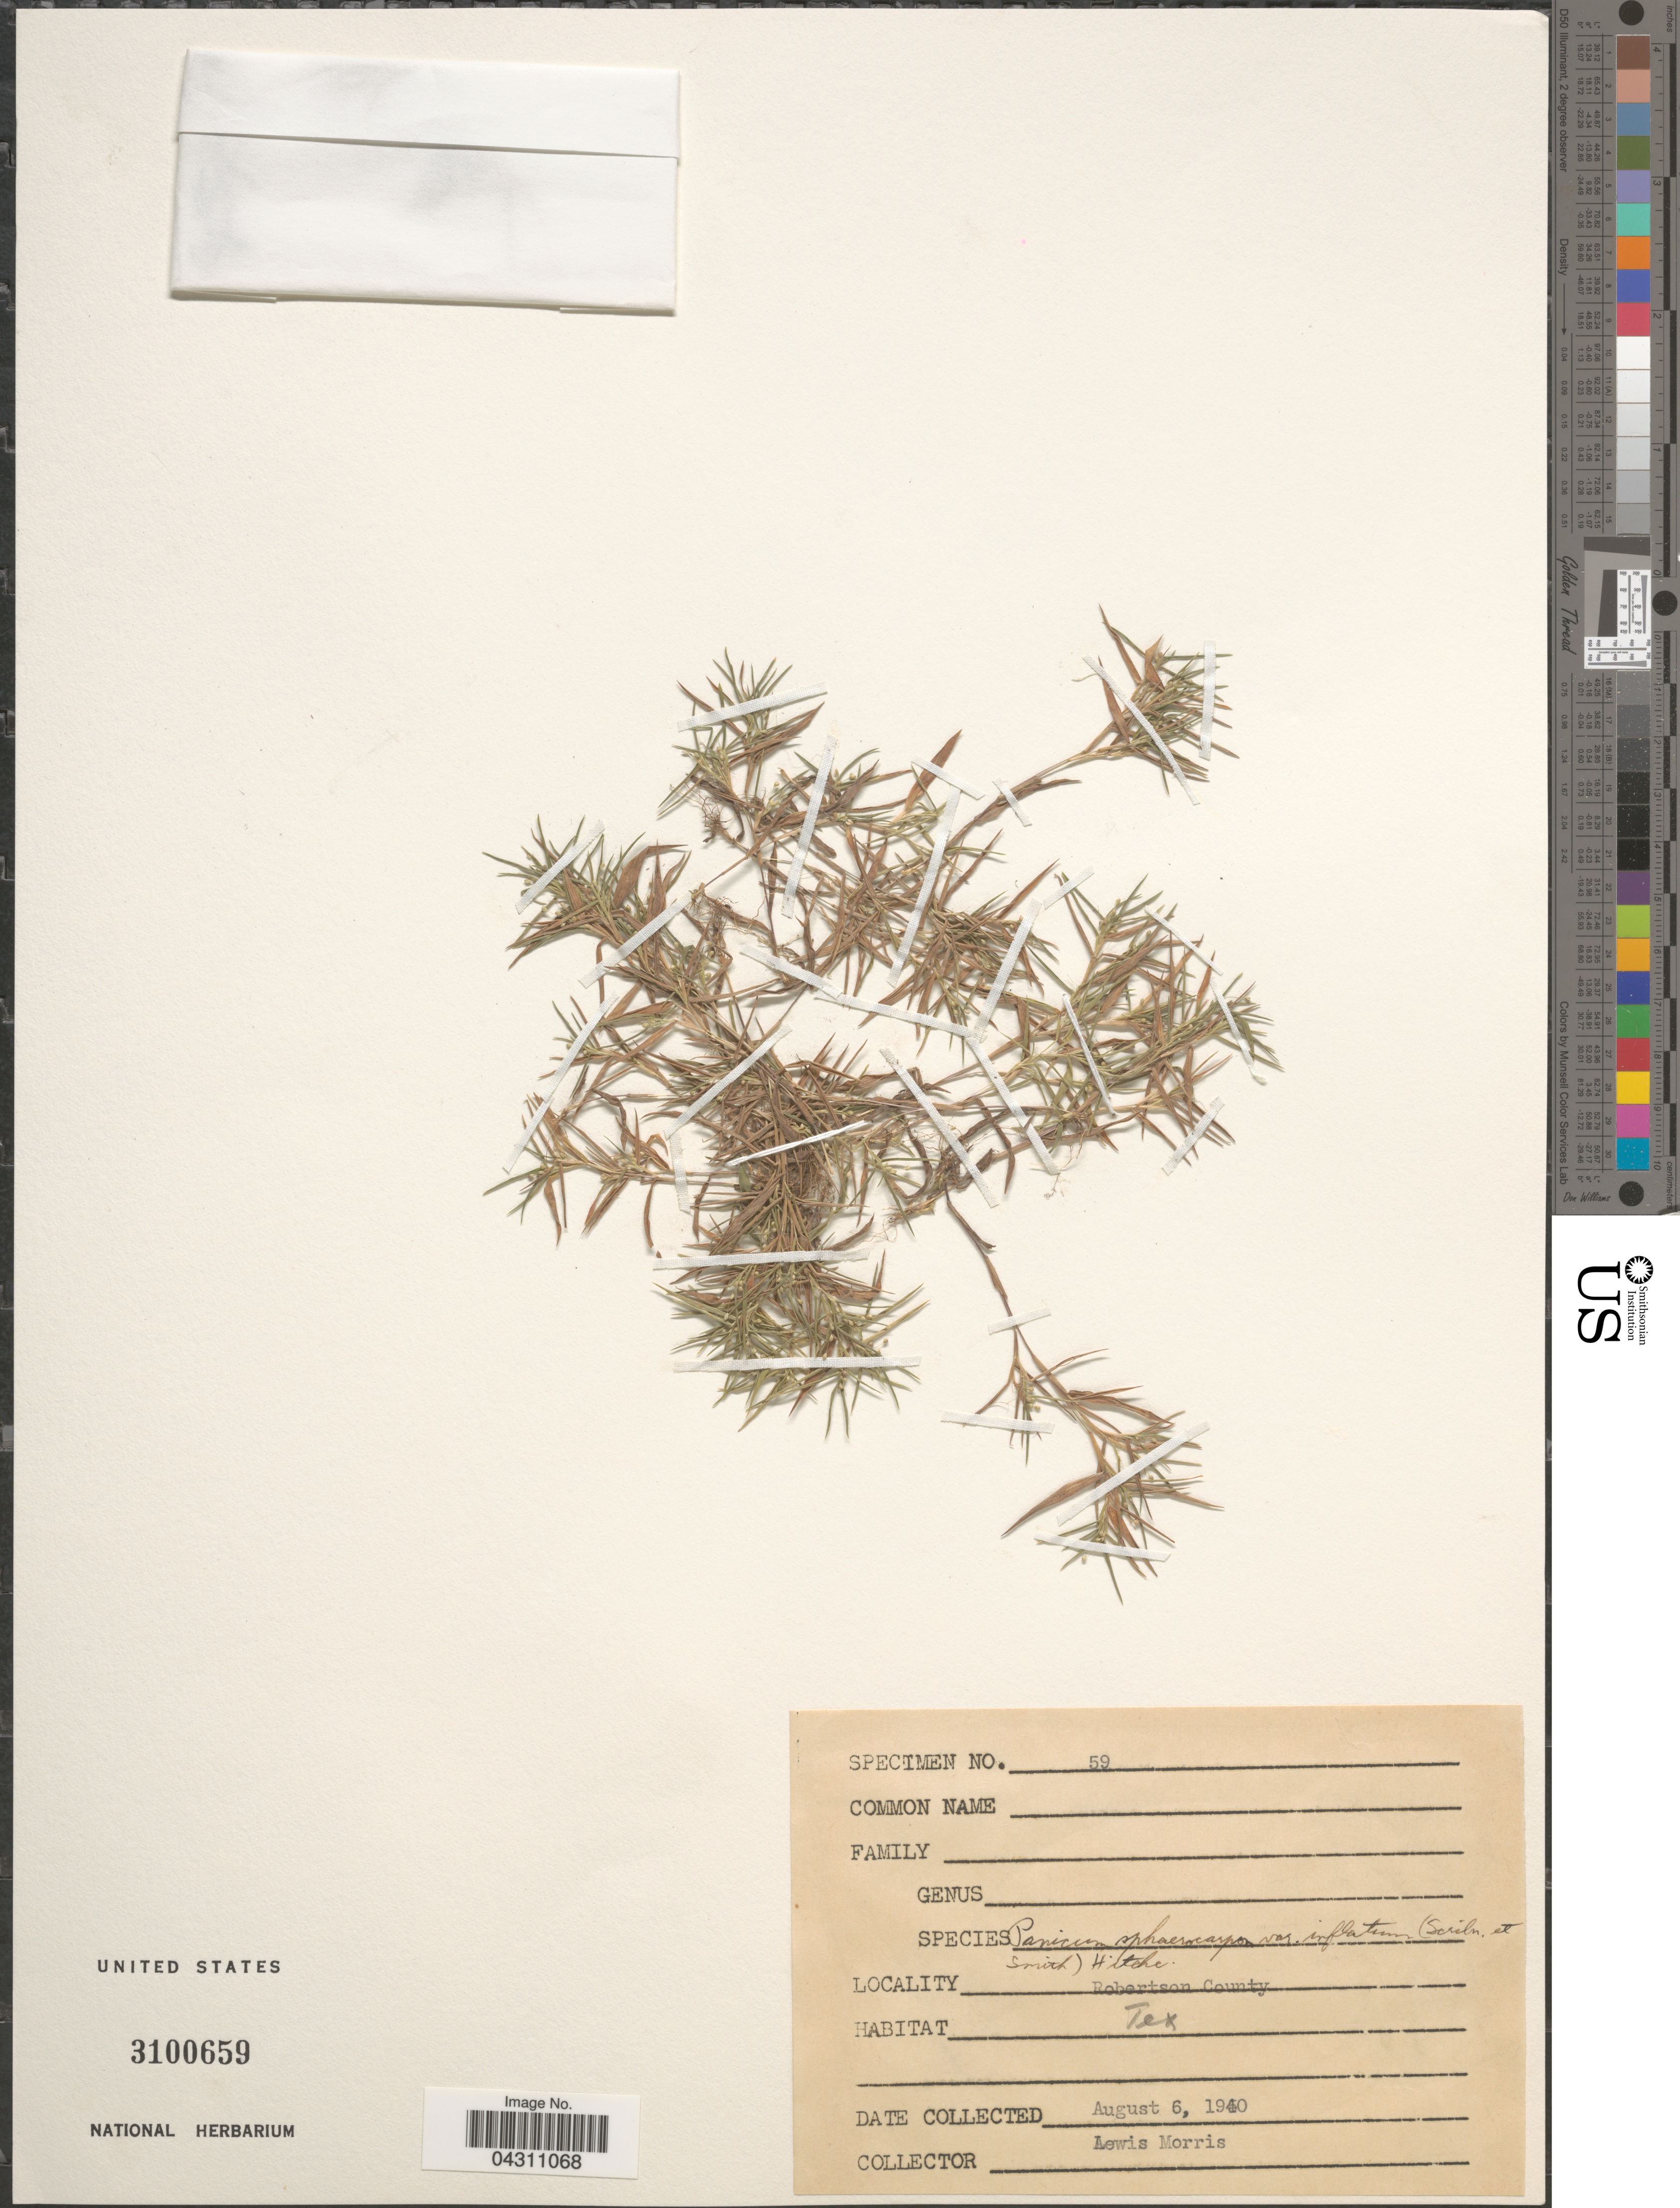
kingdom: Plantae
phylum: Tracheophyta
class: Liliopsida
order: Poales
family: Poaceae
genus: Dichanthelium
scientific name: Dichanthelium sphaerocarpon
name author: (Elliott) Gould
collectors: L. Morris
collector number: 59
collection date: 1940-08-06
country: United States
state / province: Texas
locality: Robertson County.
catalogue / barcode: US 3100659